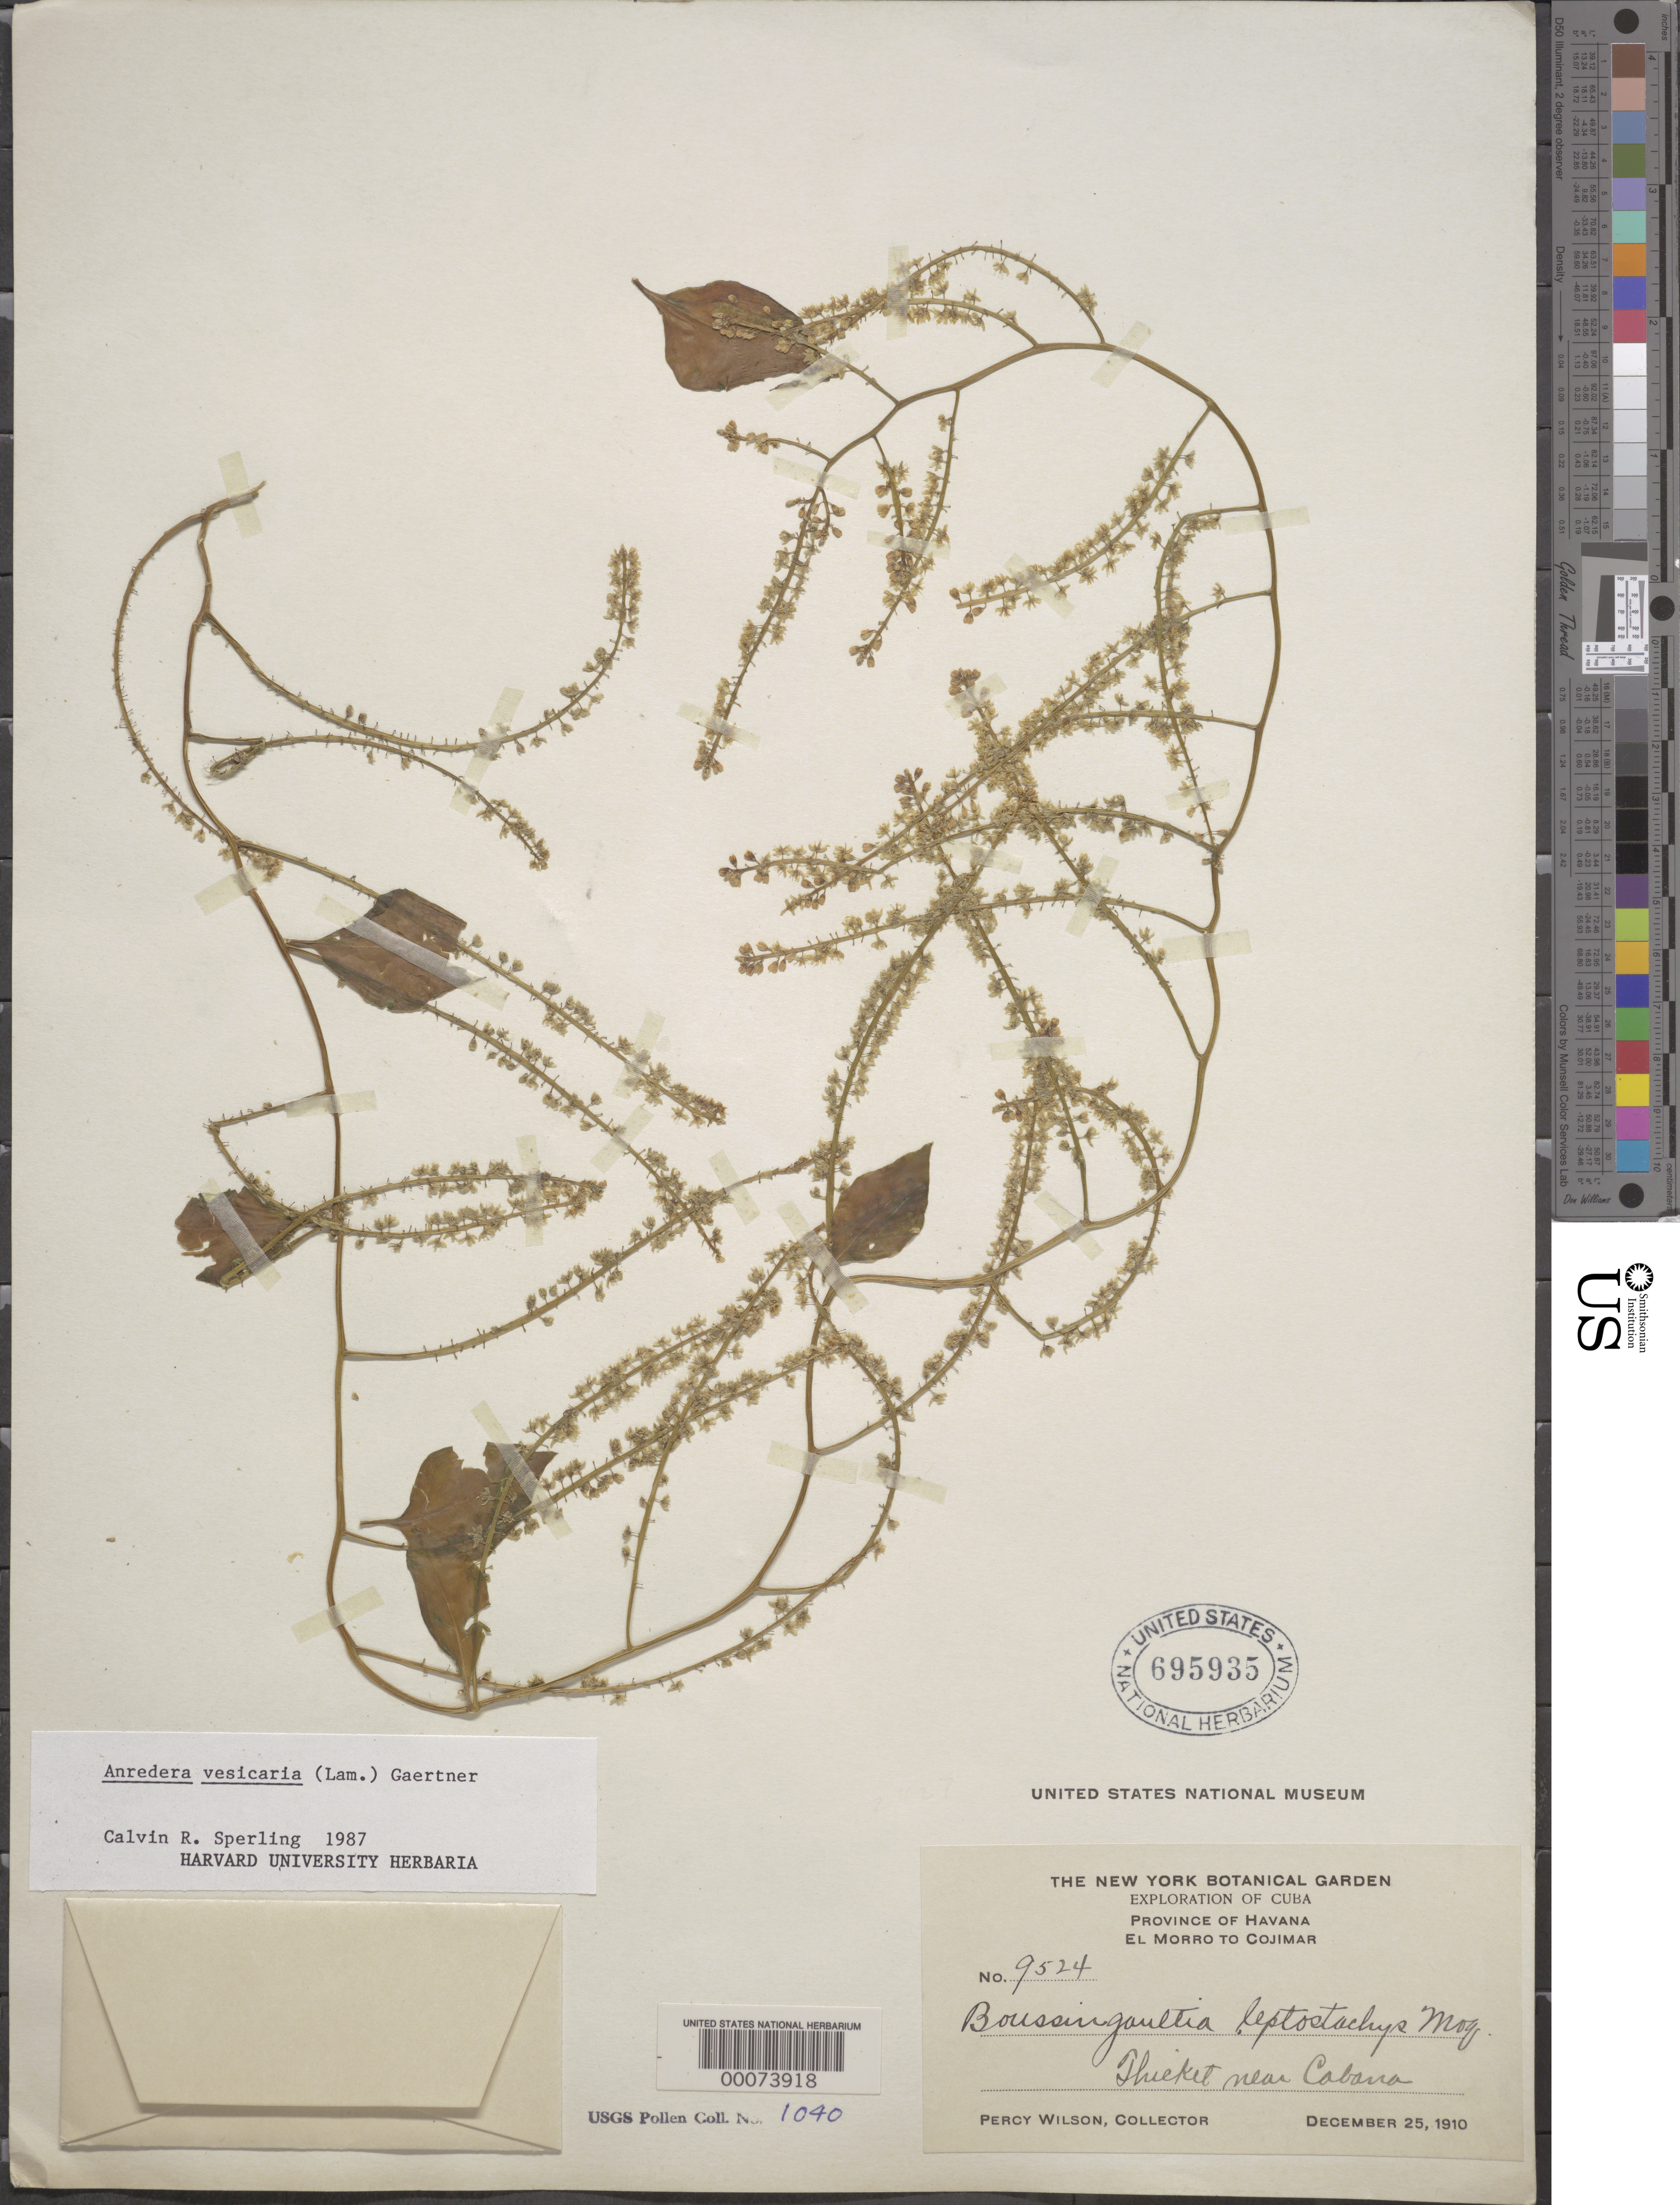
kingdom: Plantae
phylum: Tracheophyta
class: Magnoliopsida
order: Caryophyllales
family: Basellaceae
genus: Anredera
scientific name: Anredera vesicaria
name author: (Lam.) C.F. Gaertn.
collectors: P. Wilson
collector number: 9524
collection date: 1910-12-25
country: Cuba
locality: Province of Havana. El Morro to Cojimar. Thicket near Cobana.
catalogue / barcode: US 695935